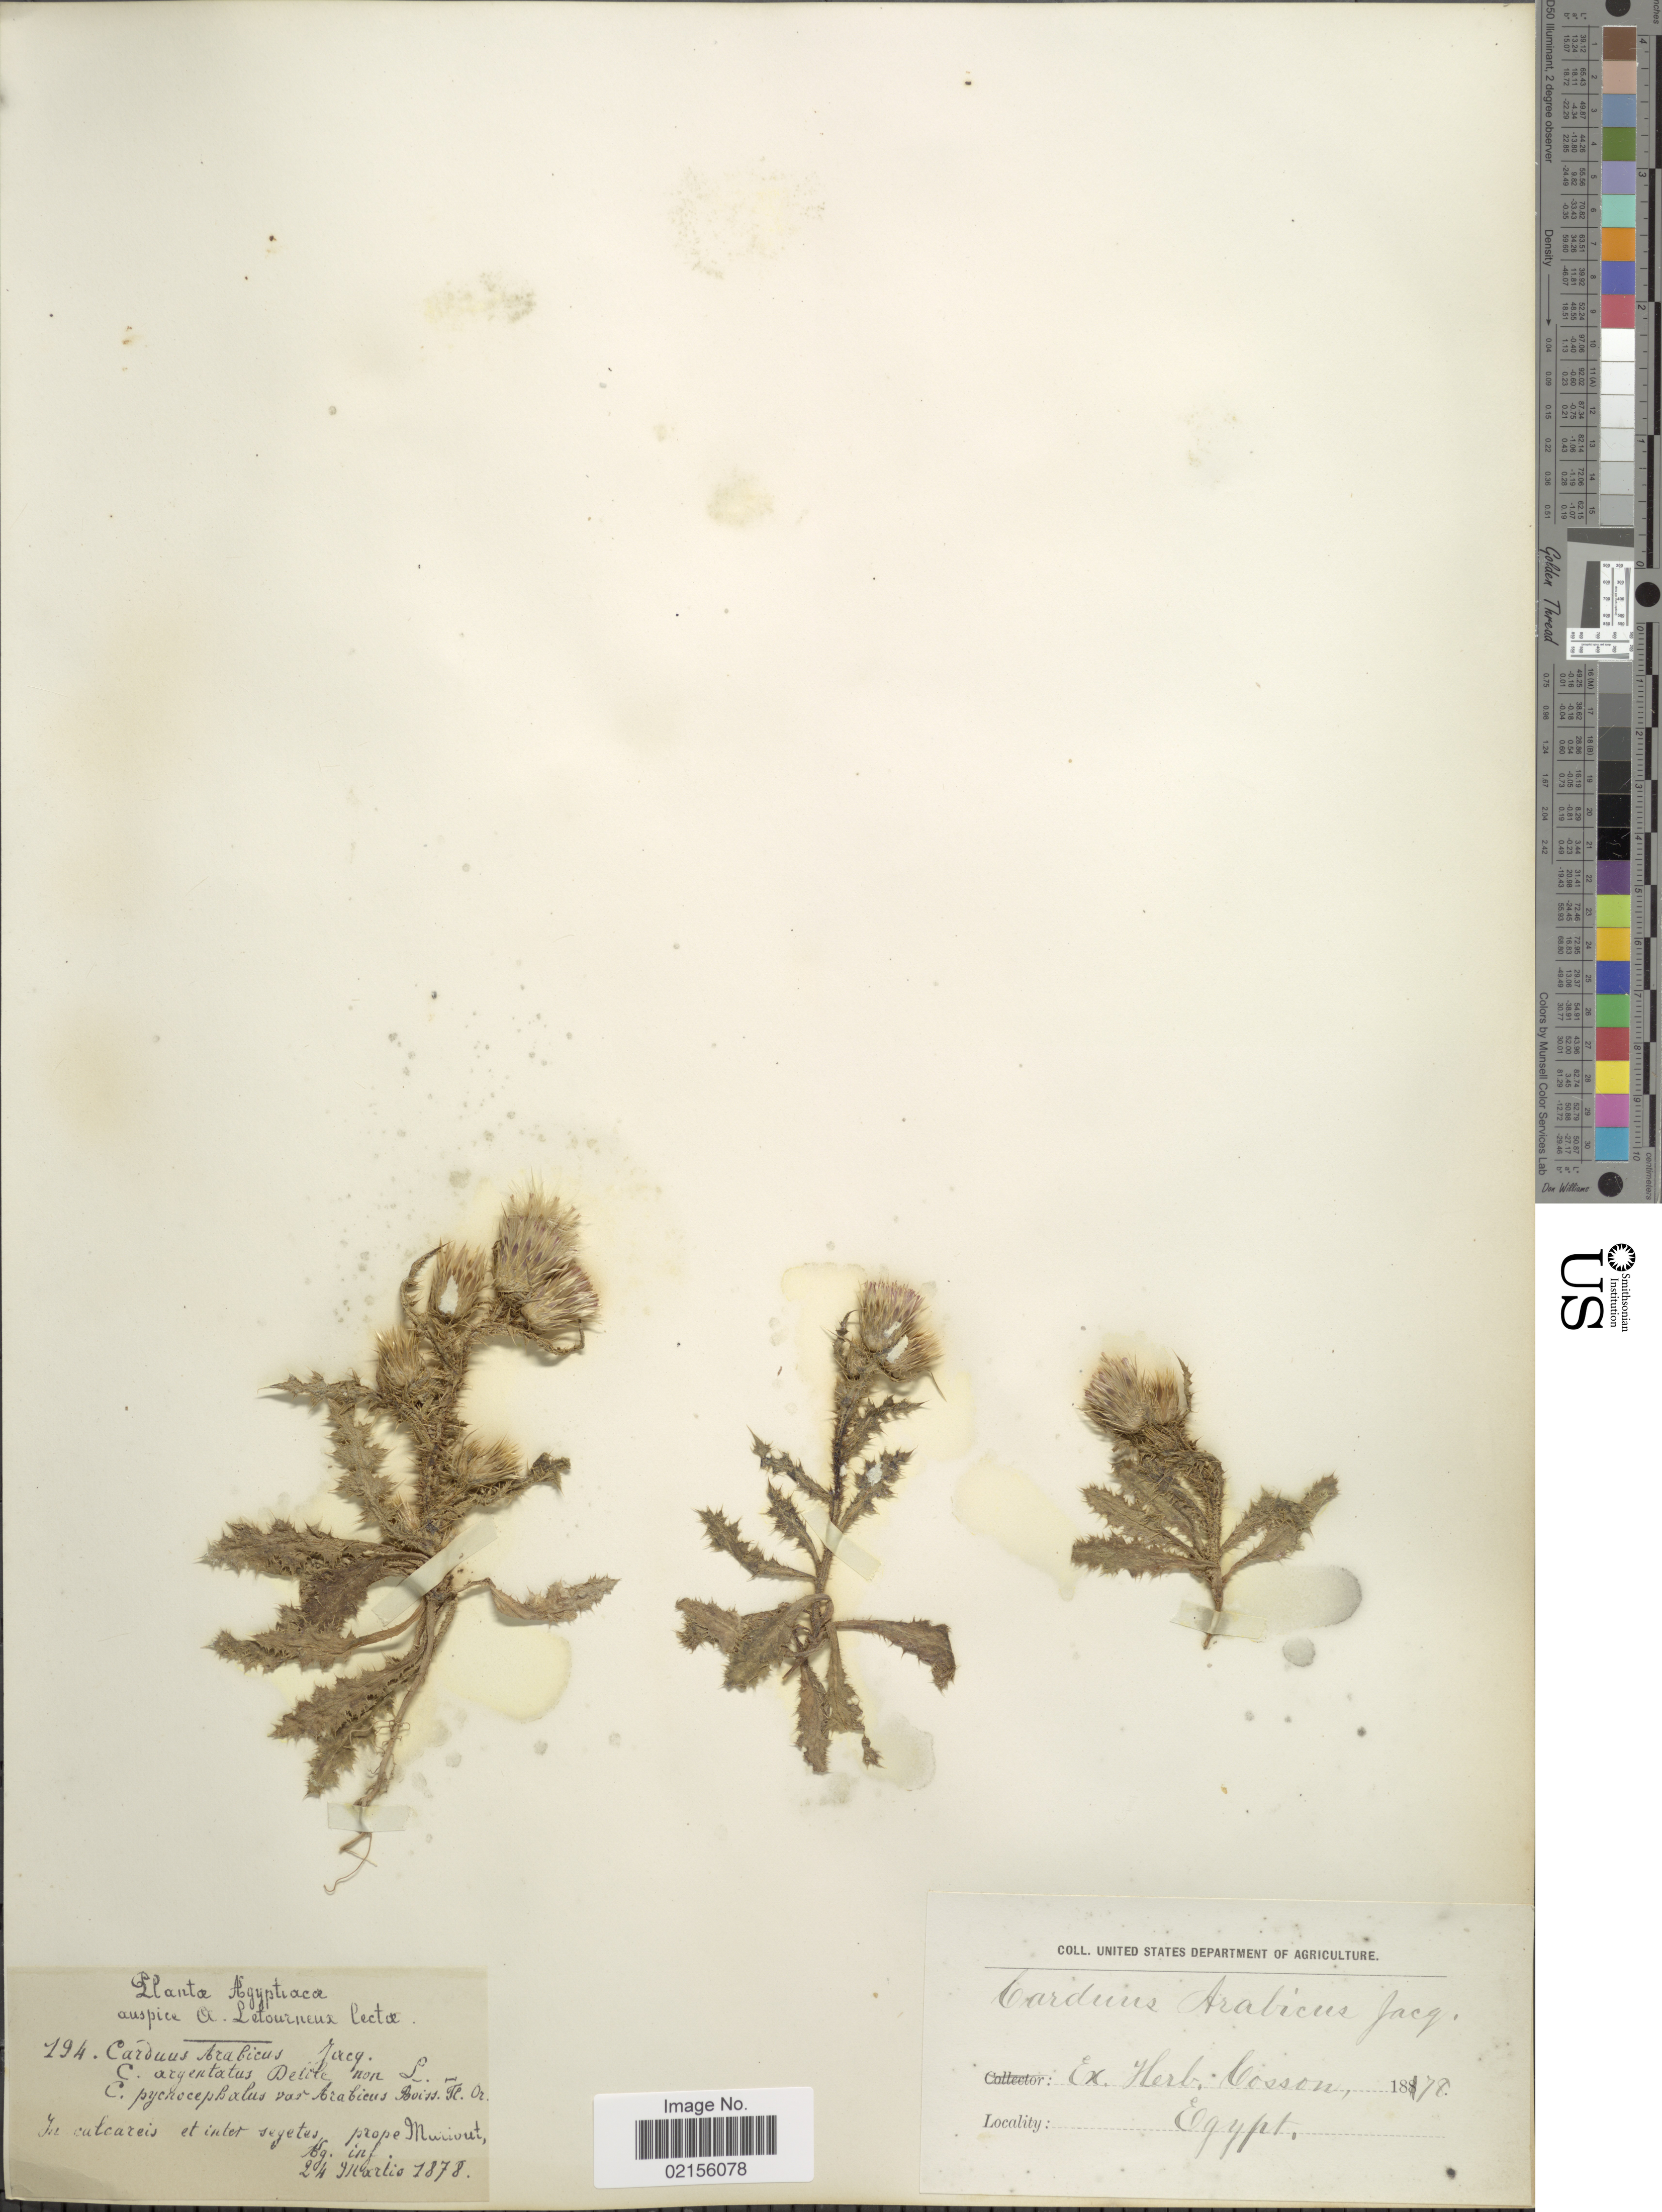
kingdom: Plantae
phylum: Tracheophyta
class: Magnoliopsida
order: Asterales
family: Asteraceae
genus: Carduus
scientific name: Carduus arabicus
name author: Jacq.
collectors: A. Letourneux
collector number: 194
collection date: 1878-07-24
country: Egypt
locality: In calcareis et inter segetes prope Mariout.